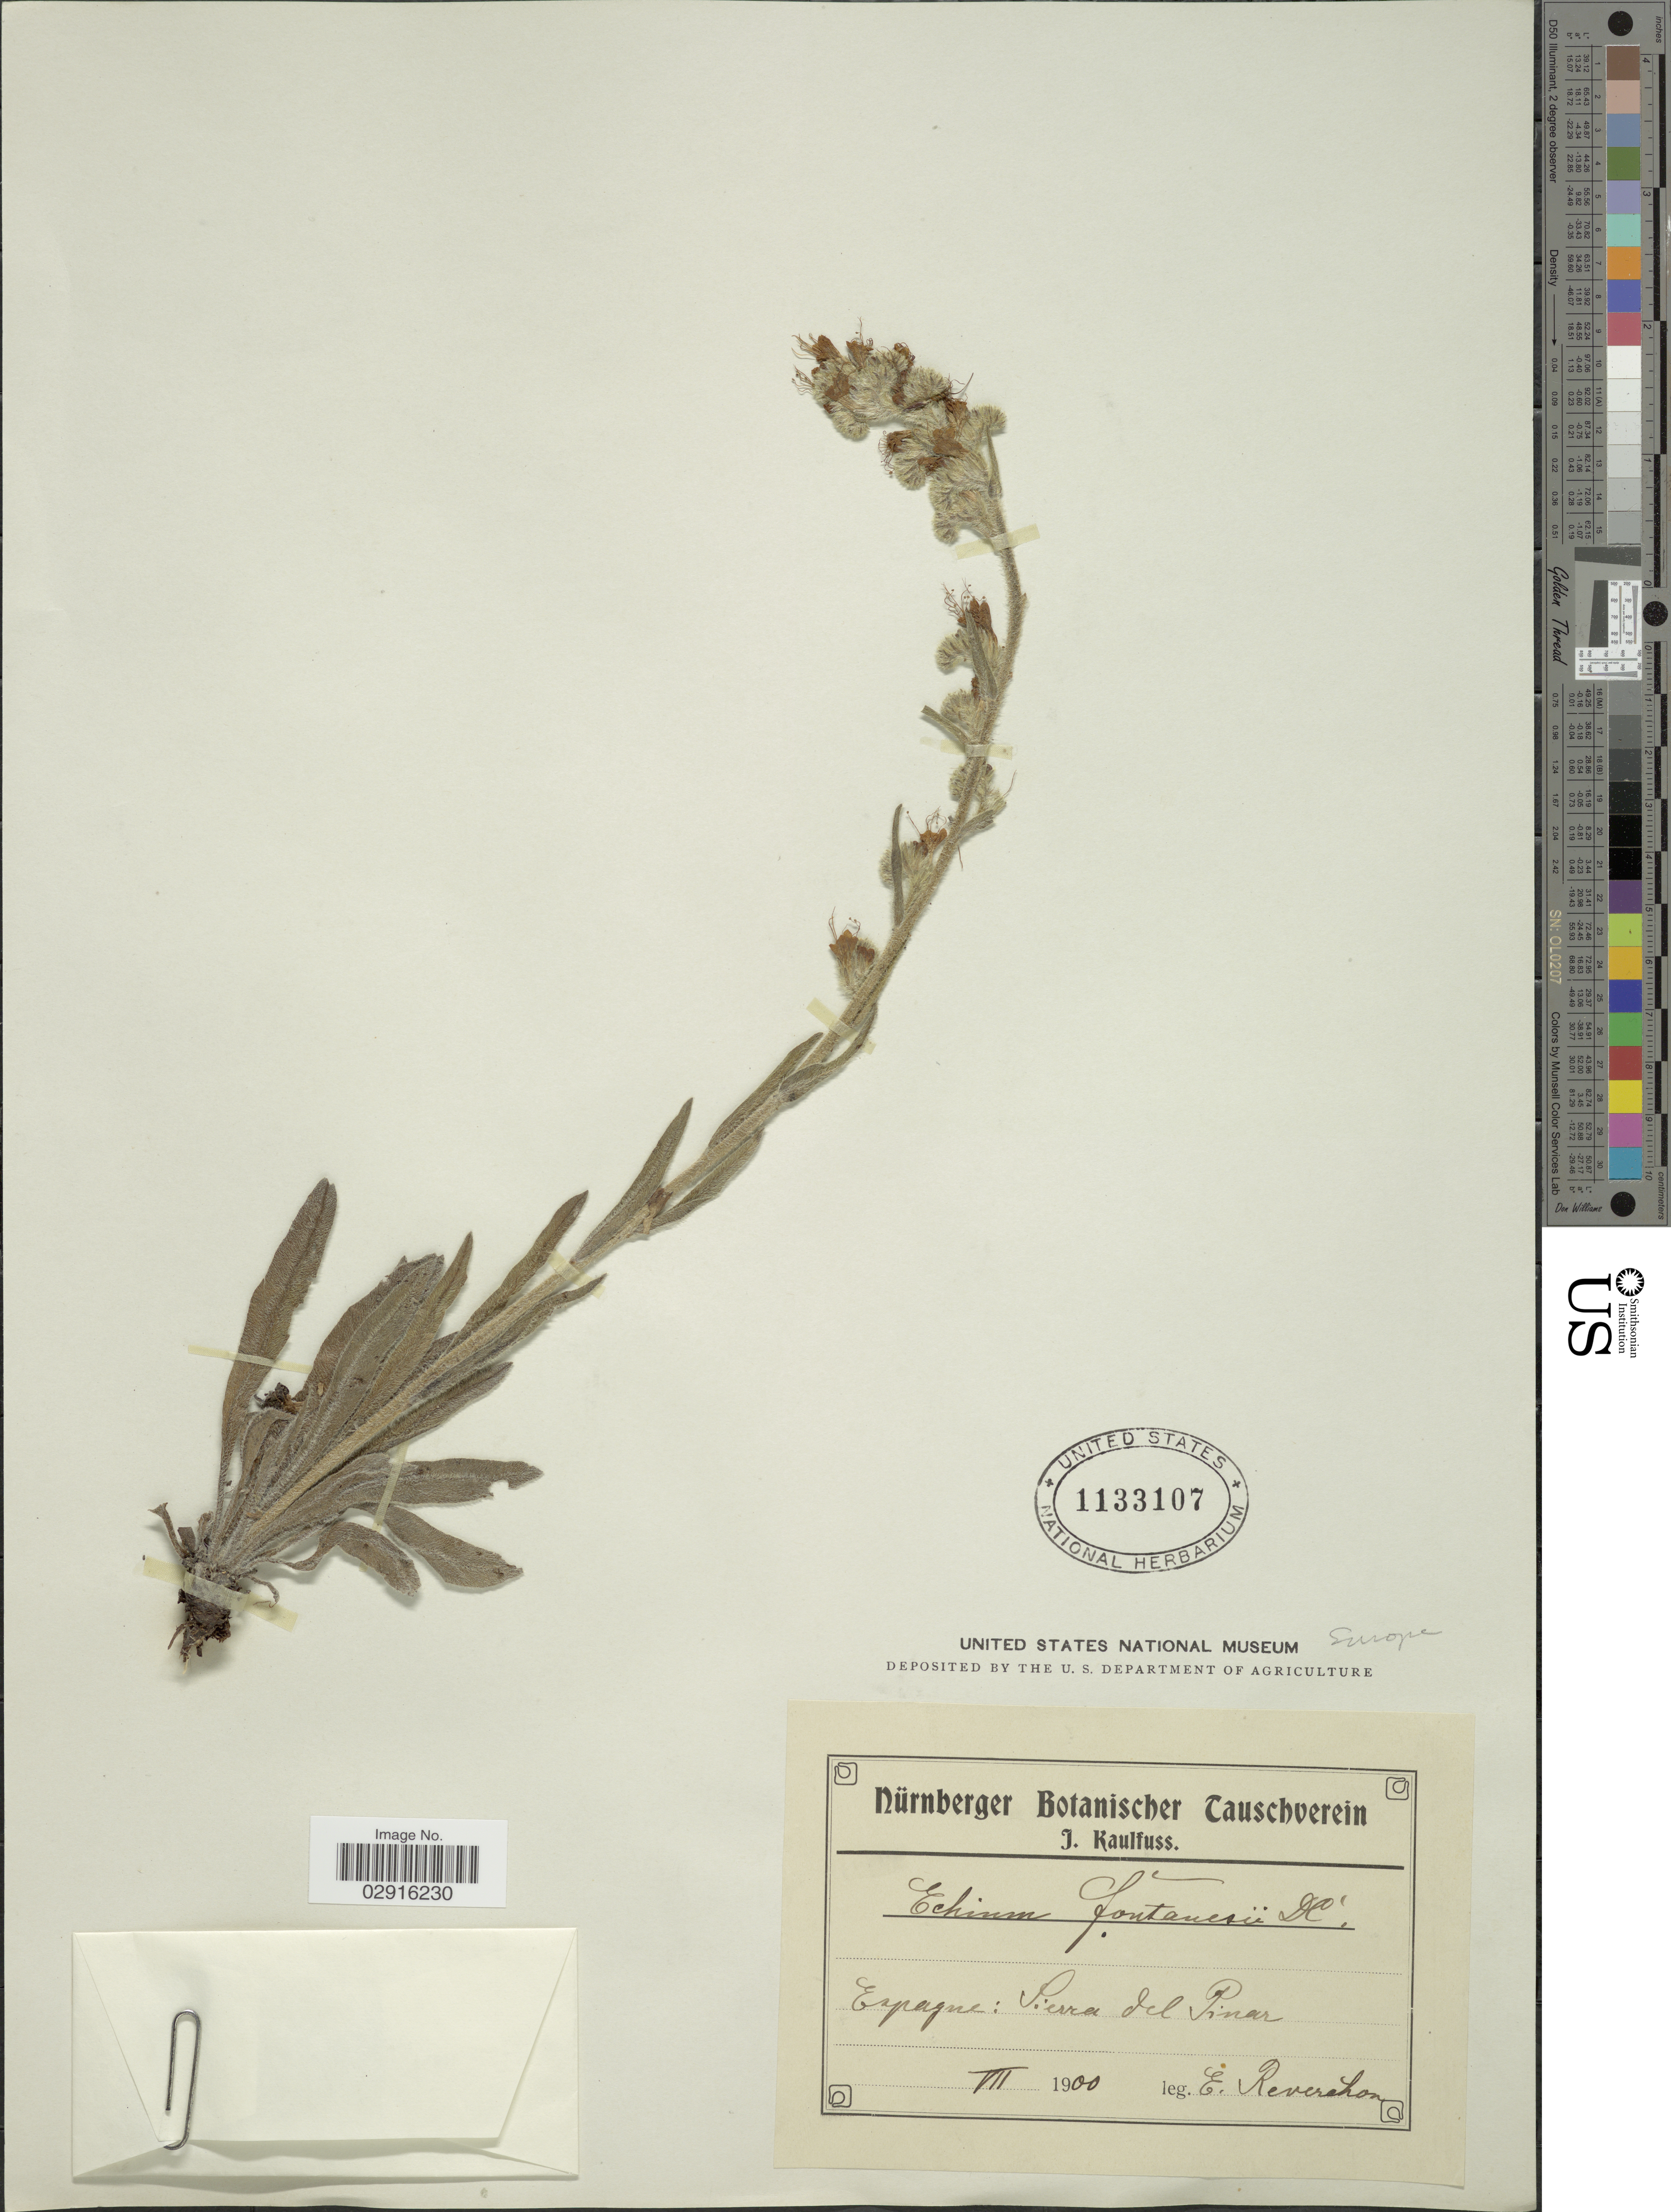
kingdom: Plantae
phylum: Tracheophyta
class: Magnoliopsida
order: Boraginales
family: Boraginaceae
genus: Echium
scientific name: Echium fontanesii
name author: A. DC.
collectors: E. Reverchon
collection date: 1900-07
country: Spain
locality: Espagne: Pierra del Pinar.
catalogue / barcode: US 1133107